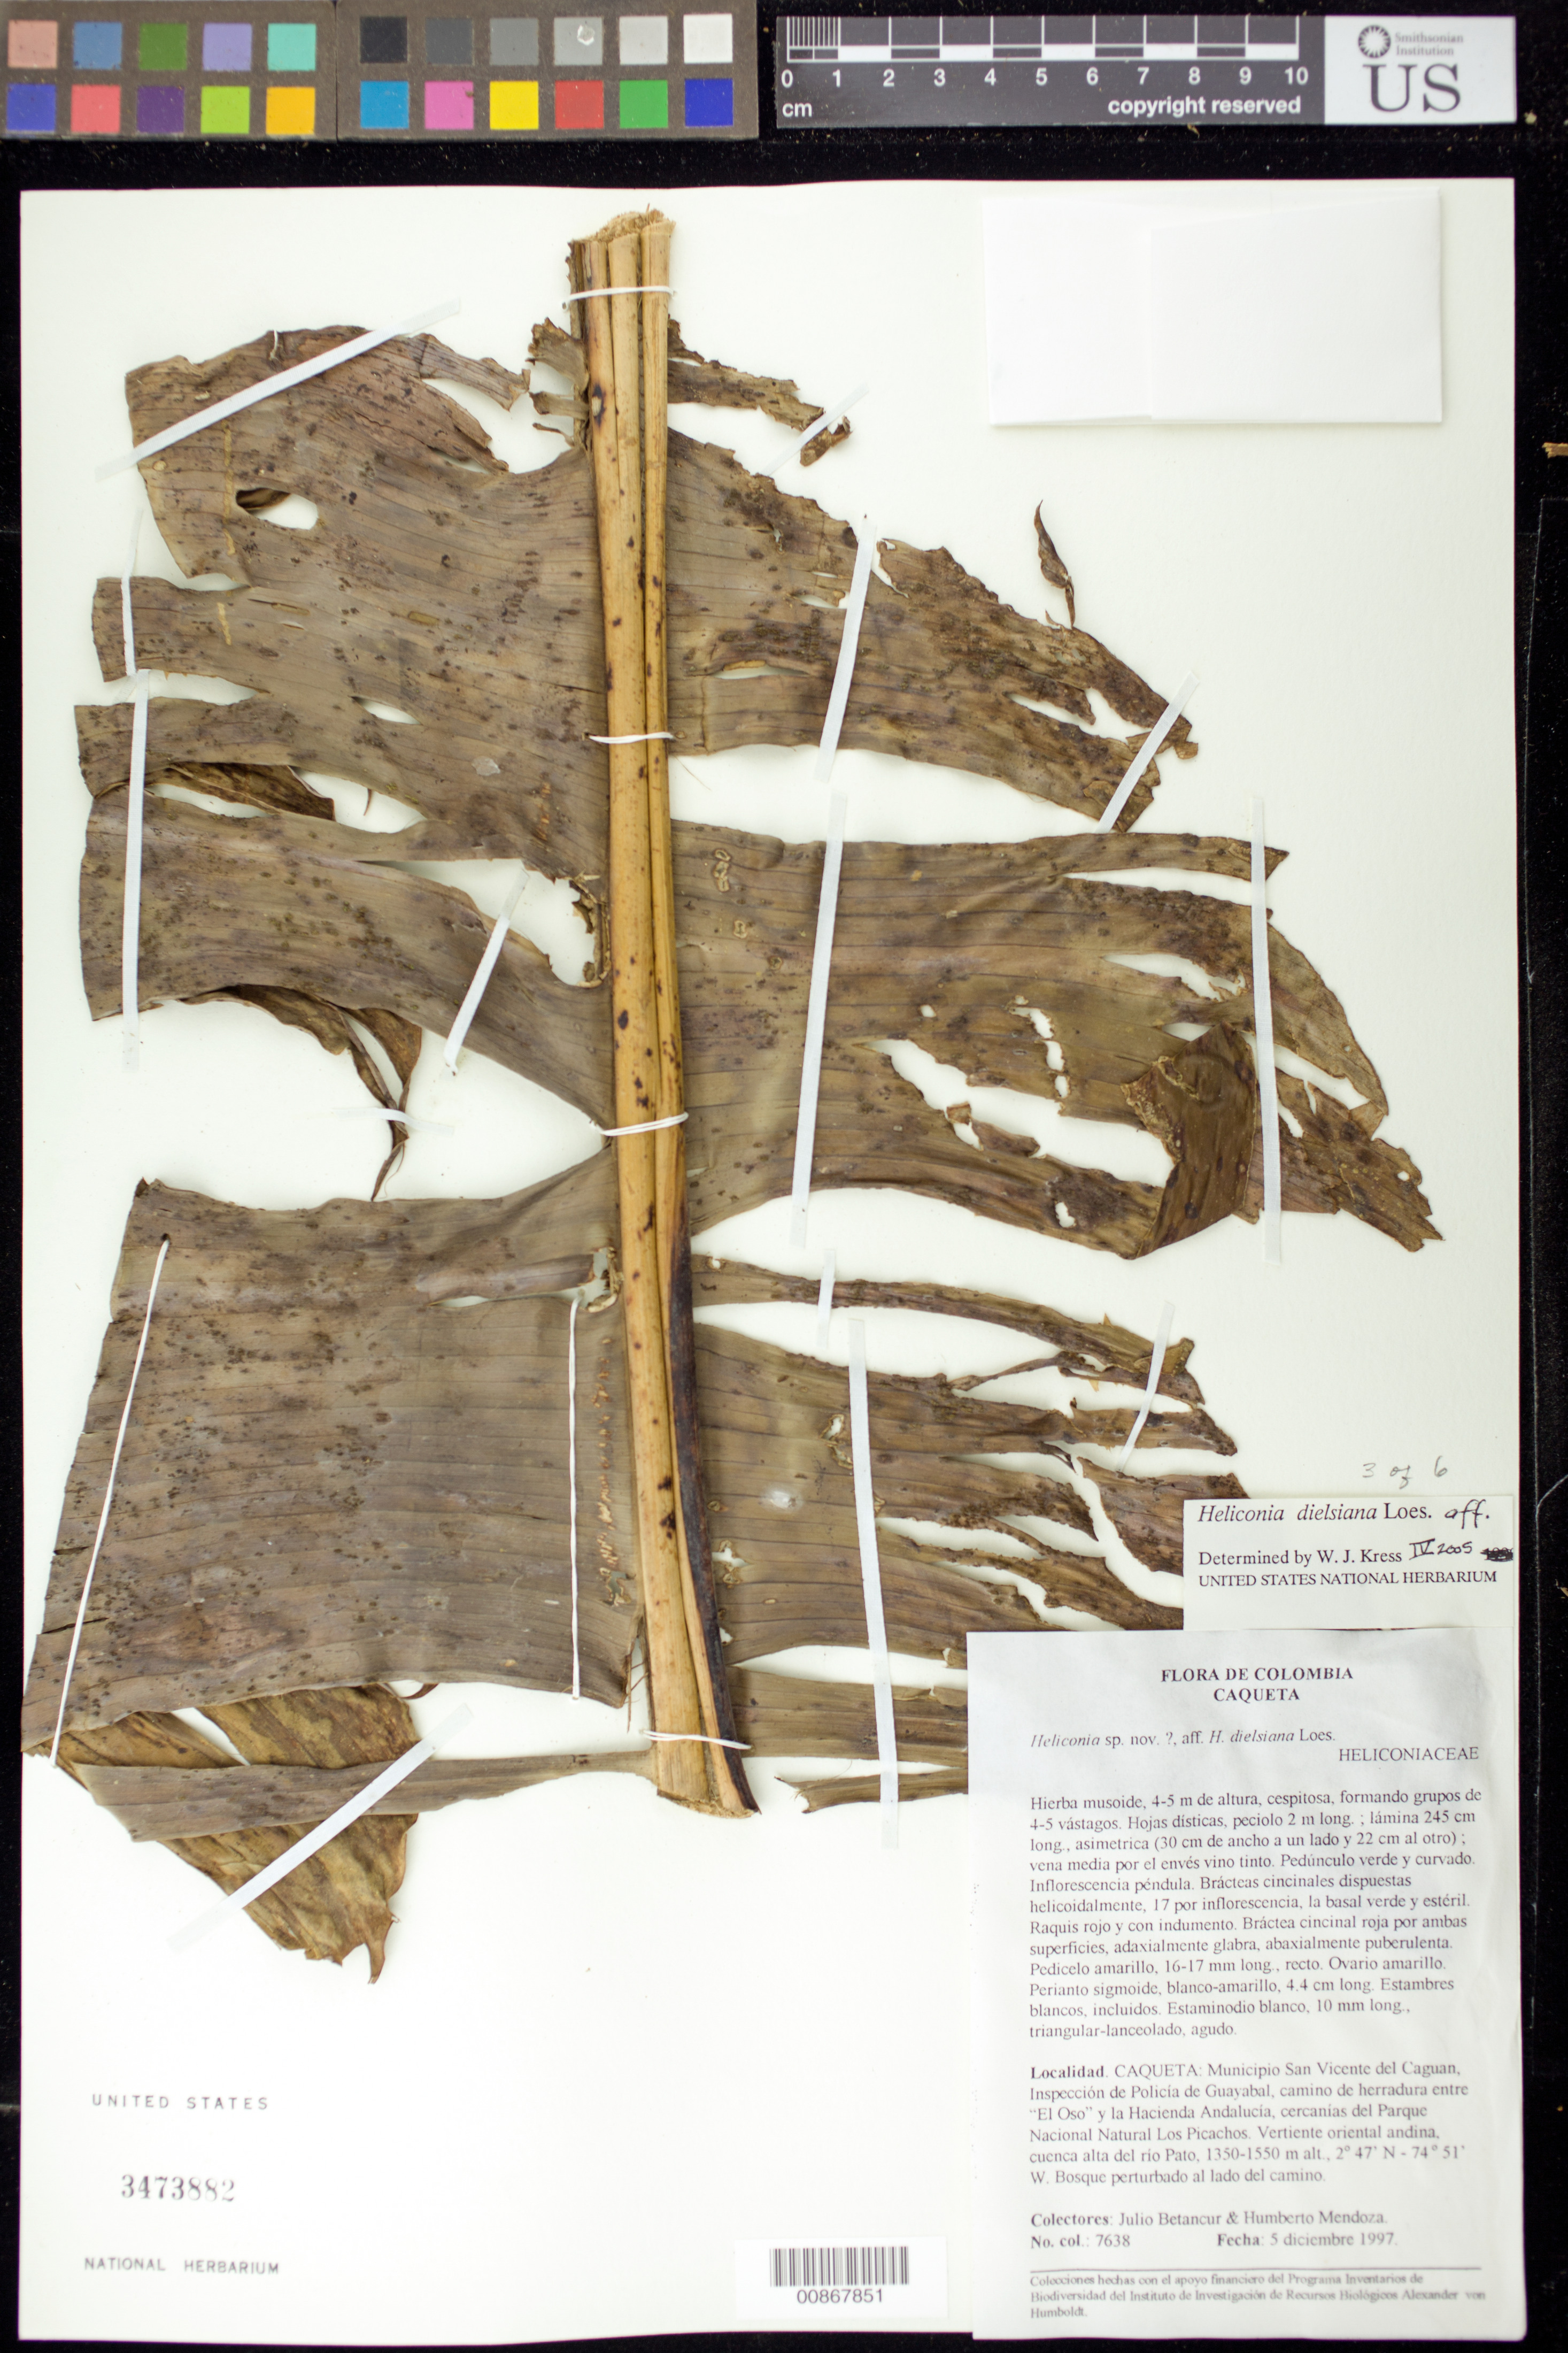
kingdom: Plantae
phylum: Tracheophyta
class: Liliopsida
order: Zingiberales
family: Heliconiaceae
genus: Heliconia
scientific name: Heliconia densiflora 'Fireflash'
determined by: Kress, W. J., (US), Smithsonian Institution - National Museum of Natural History (UNITED STATES)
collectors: J. C. Betancur & H. Mendoza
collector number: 7638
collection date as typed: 05 Dec 1997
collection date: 1997-12-05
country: Colombia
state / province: Caquetá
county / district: San Vicente del Caguan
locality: Inspeccion de Policia de Guayabal, camino de herradura entre "El Oso" y la Hacienda Andalusia, cercanias del Pargue Nacional Natural Los Picachos. Vertiento oriental andina,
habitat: Bosque perturbado lado del camino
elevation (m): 1350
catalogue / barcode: US 3473882